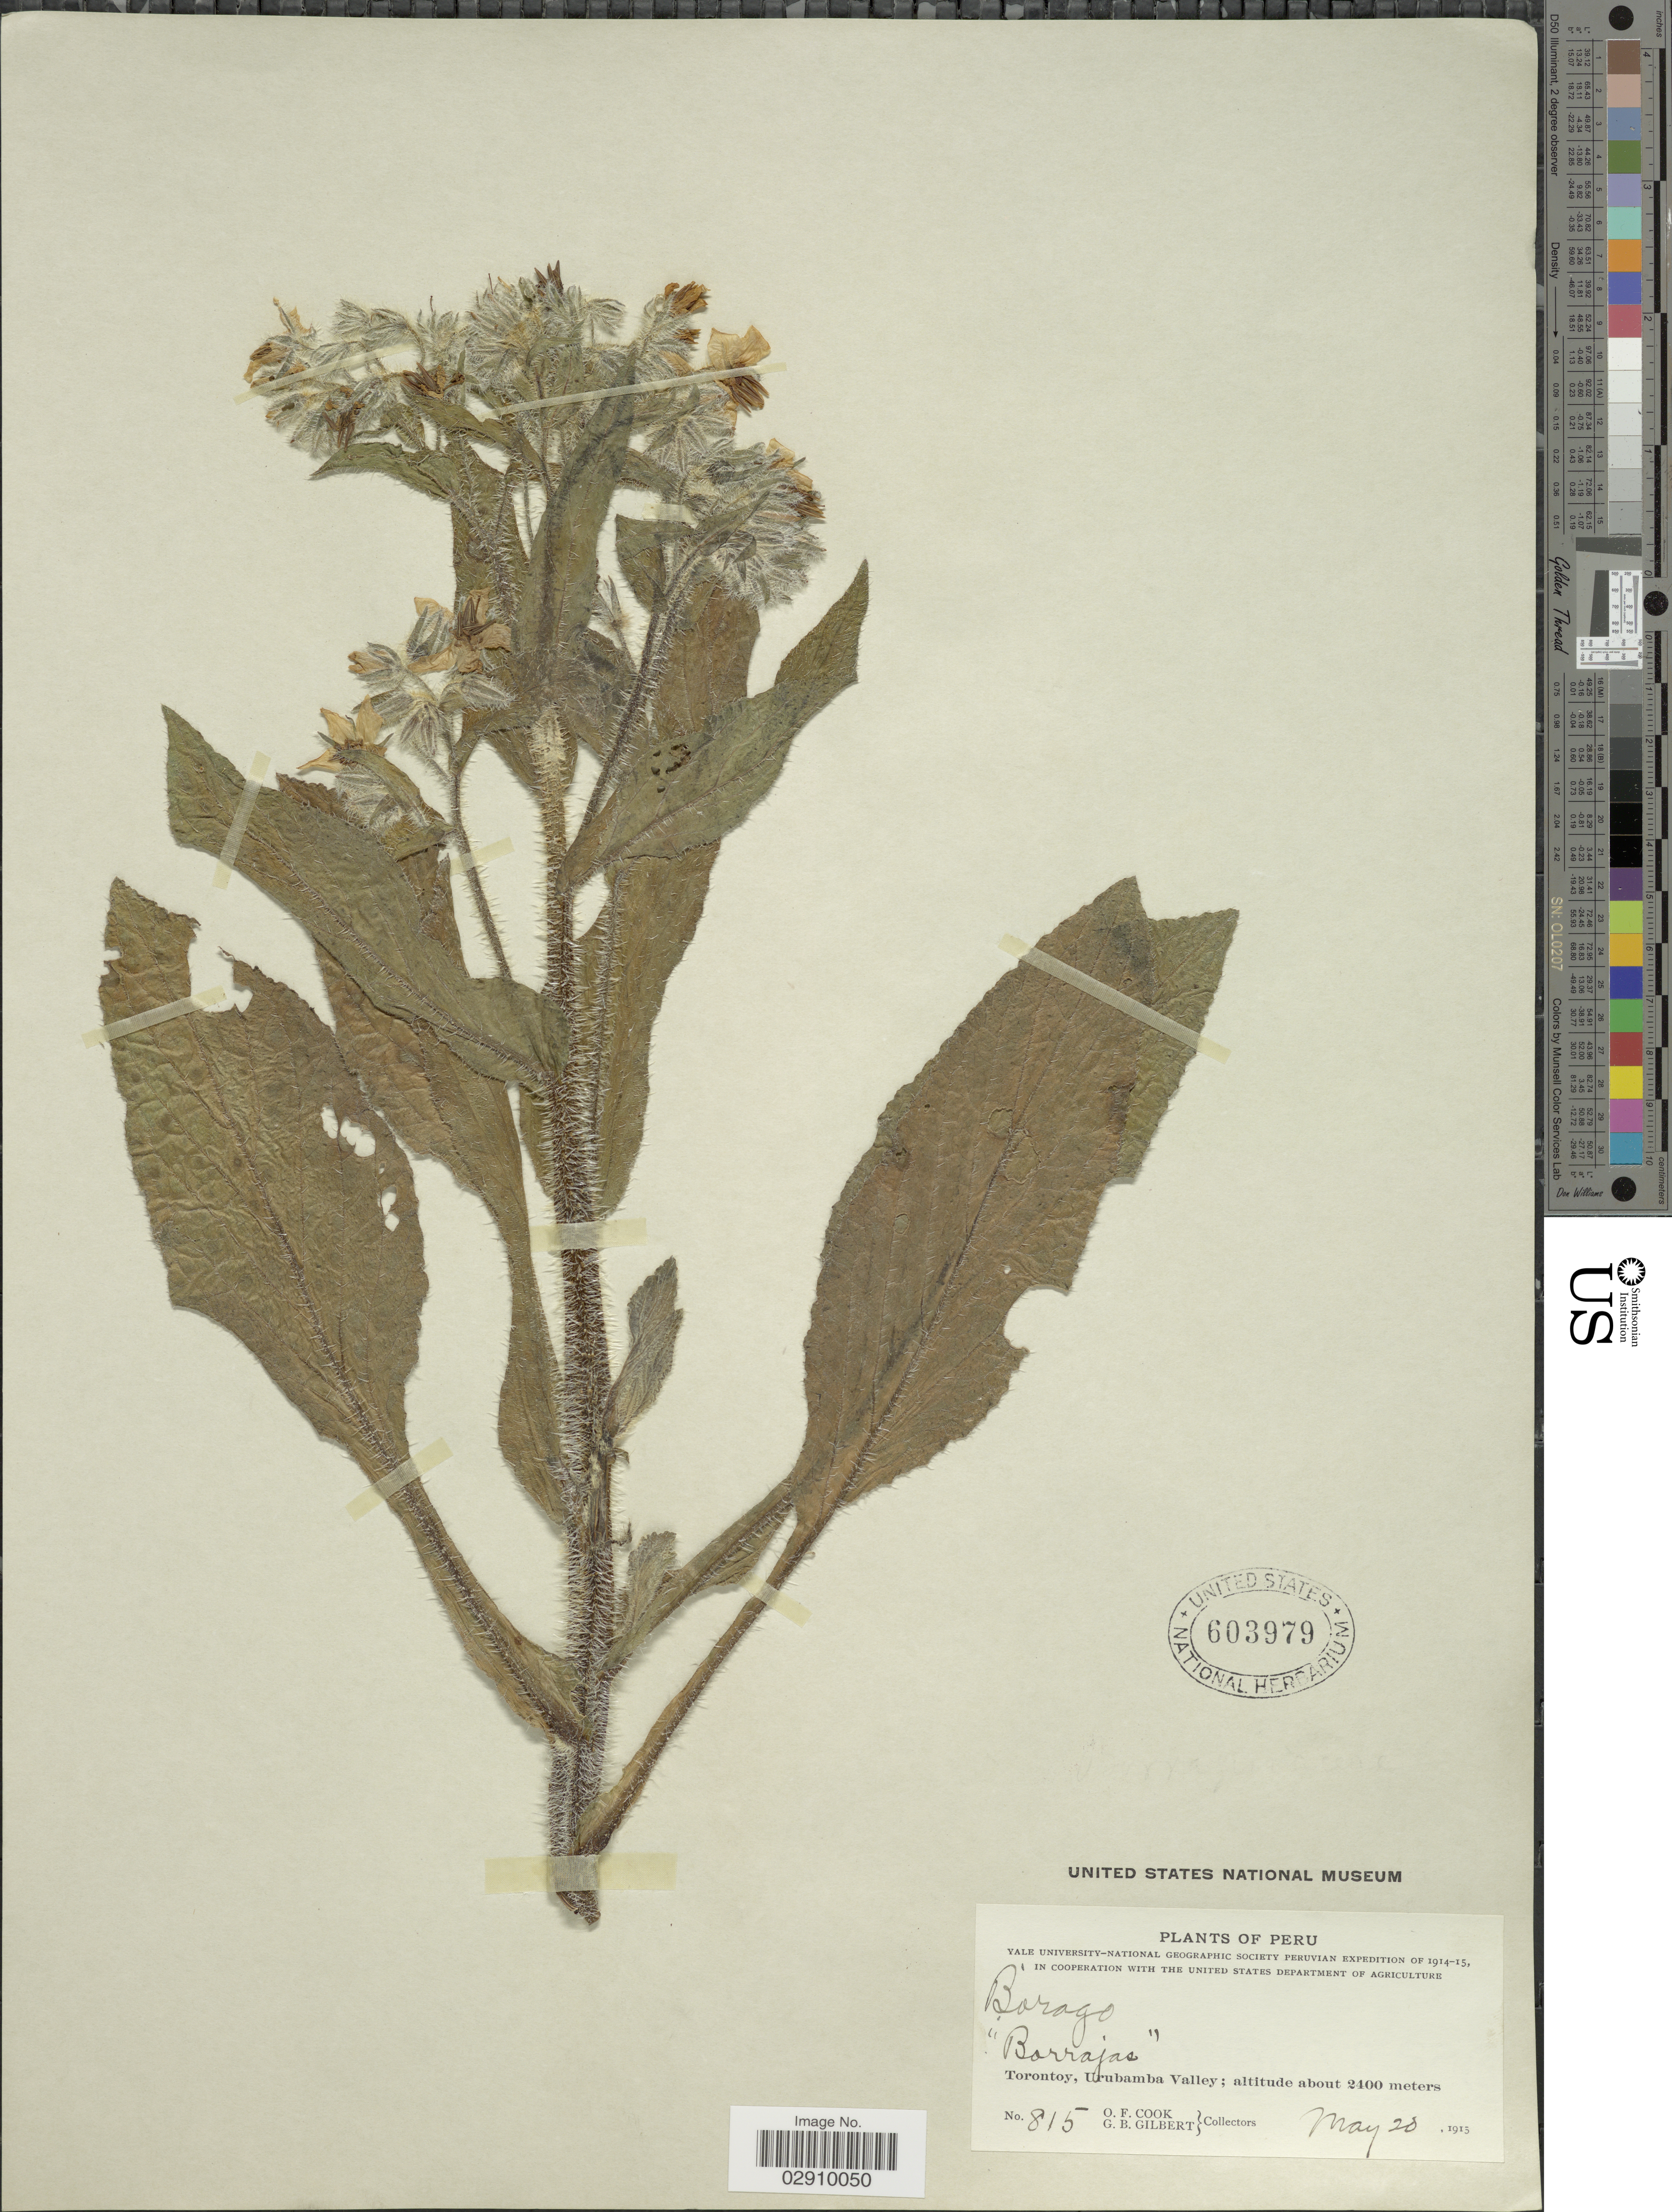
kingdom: Plantae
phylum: Tracheophyta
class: Magnoliopsida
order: Boraginales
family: Boraginaceae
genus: Borago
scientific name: Borago sp.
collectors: O. F. Cook & G. B. Gilbert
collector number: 815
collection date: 1915-05-20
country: Peru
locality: Torontoy, Urubamba Valley.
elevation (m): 2400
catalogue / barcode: US 603979